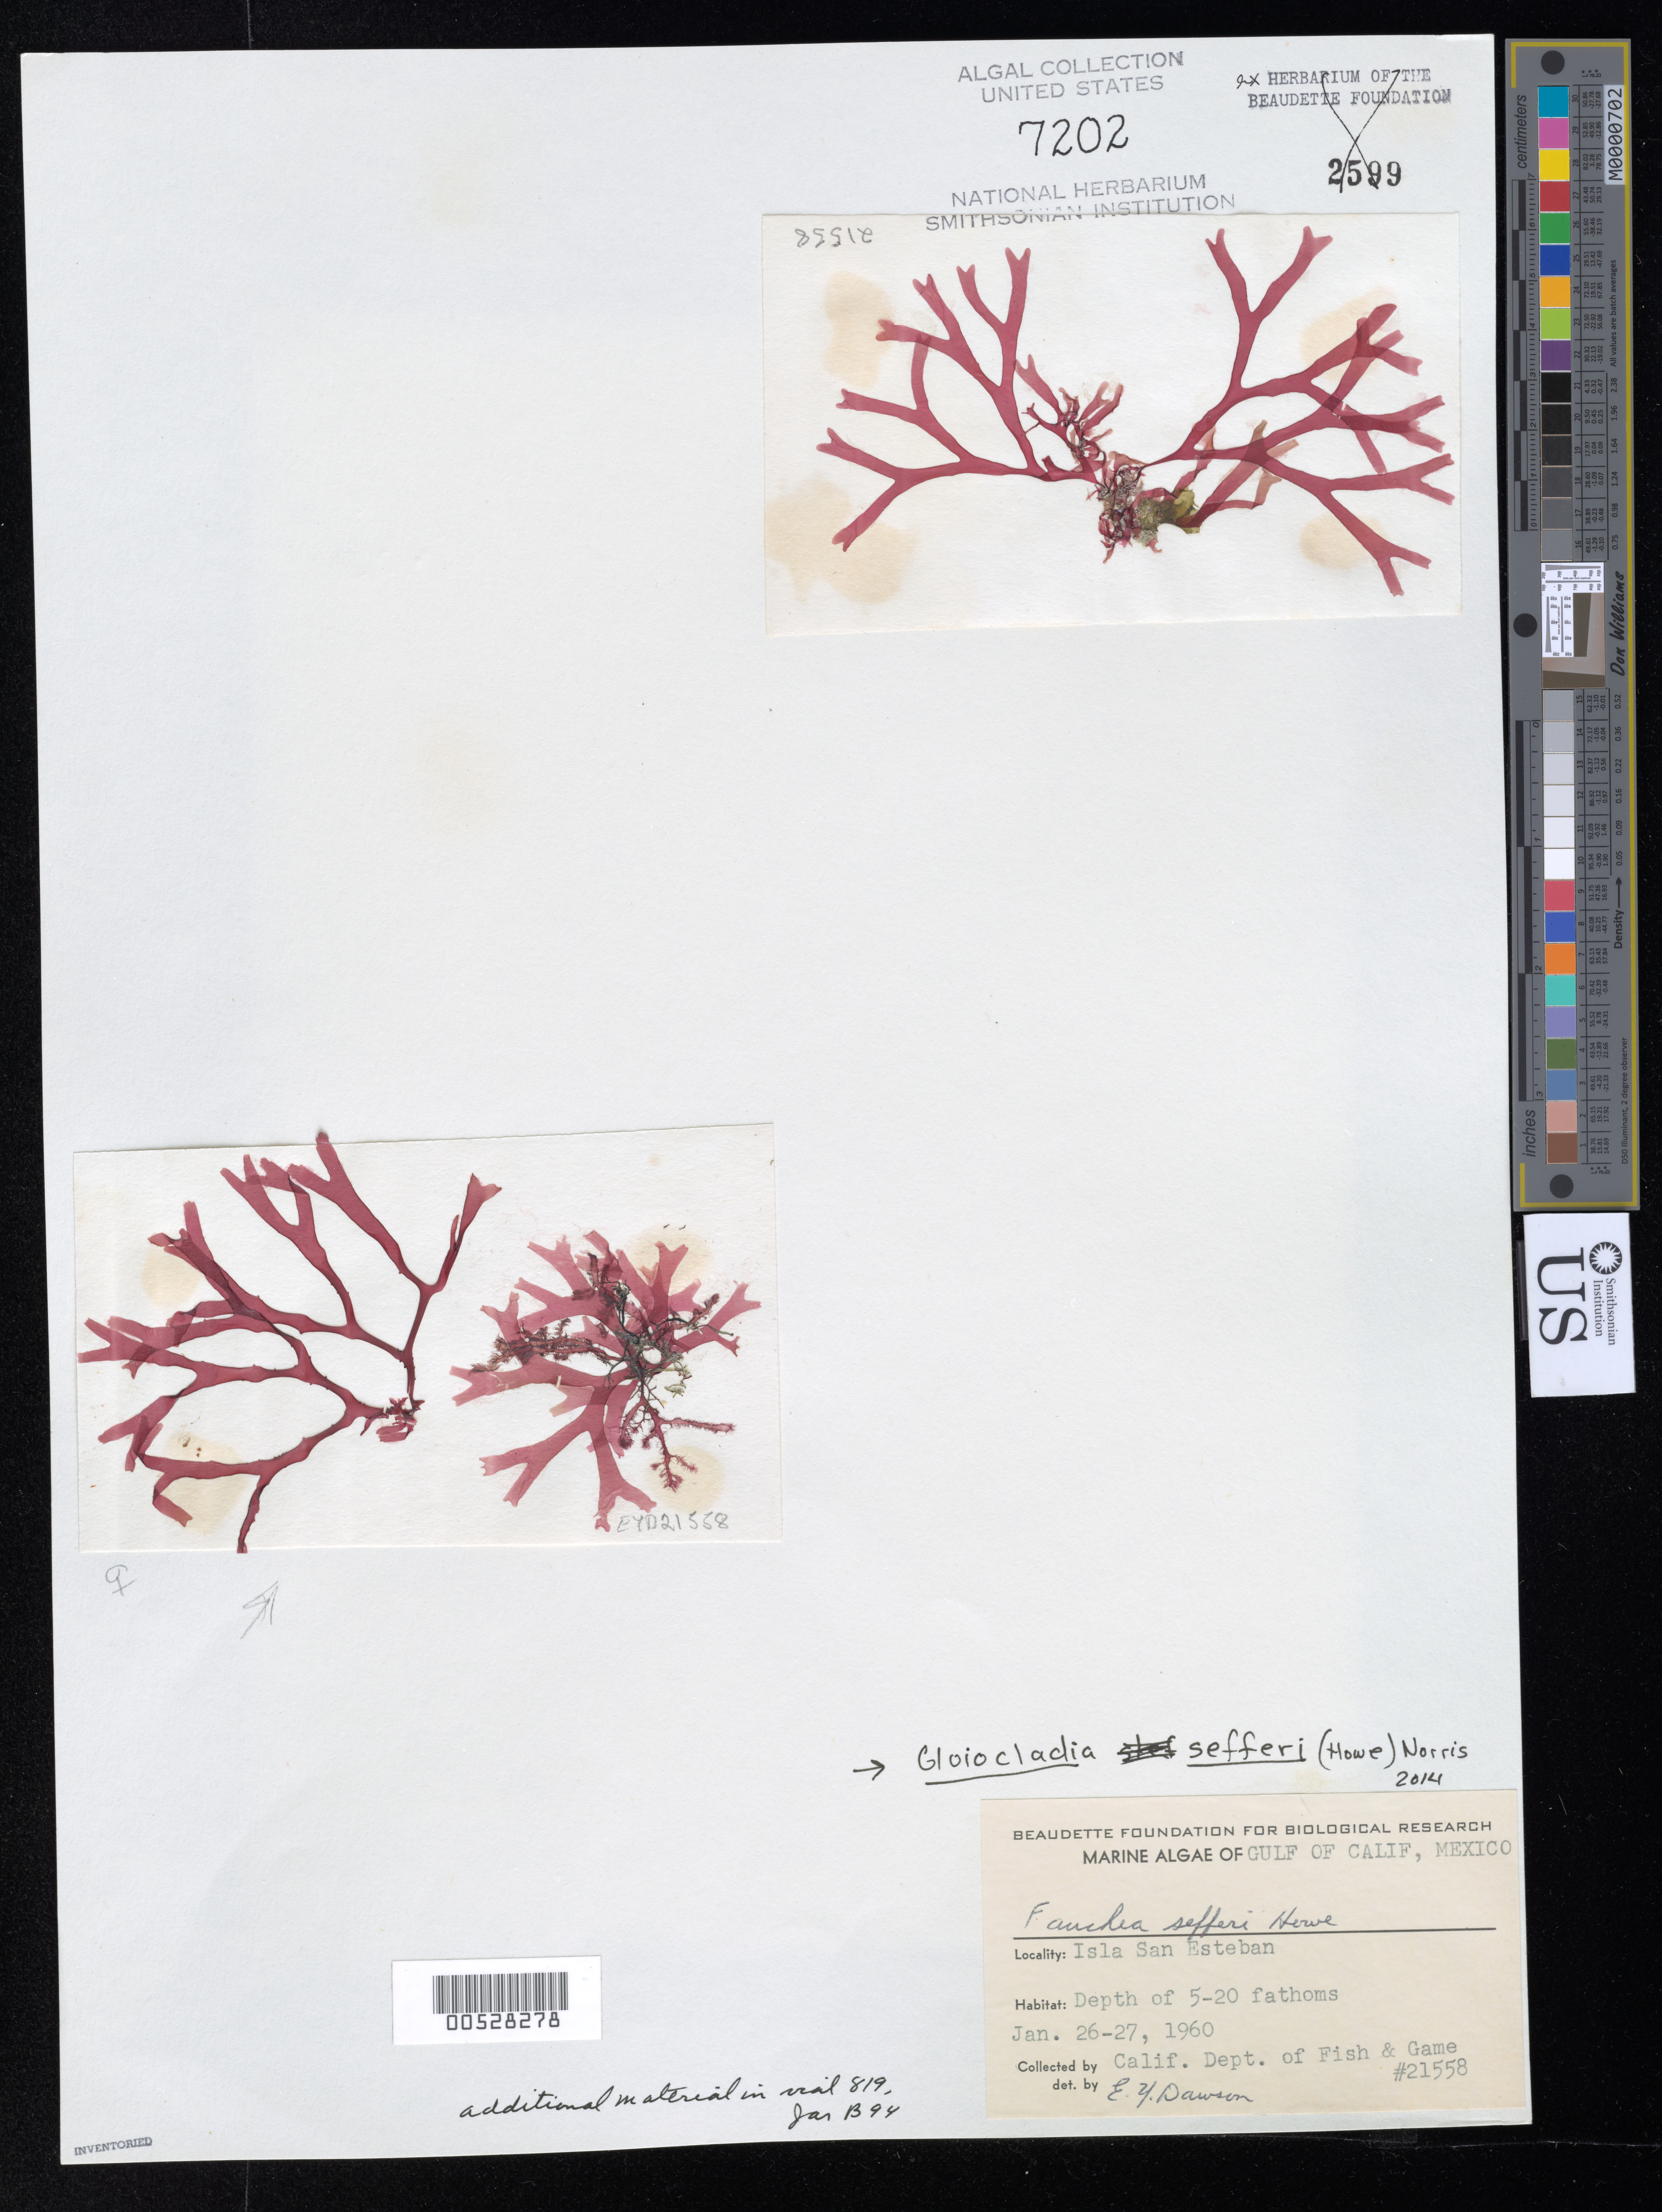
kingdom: Plantae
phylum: Rhodophyta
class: Florideophyceae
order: Rhodymeniales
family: Faucheaceae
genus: Gloiocladia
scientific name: Gloiocladia sefferi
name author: (M. Howe) J.N. Norris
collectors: California Dept of Fish & Game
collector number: EYD 21558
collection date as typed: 26 Jan 1960 TO 27 Jan 1960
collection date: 1960-01-26/1960-01-27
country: Mexico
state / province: Baja California Norte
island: Isla San Esteban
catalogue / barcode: US 7202